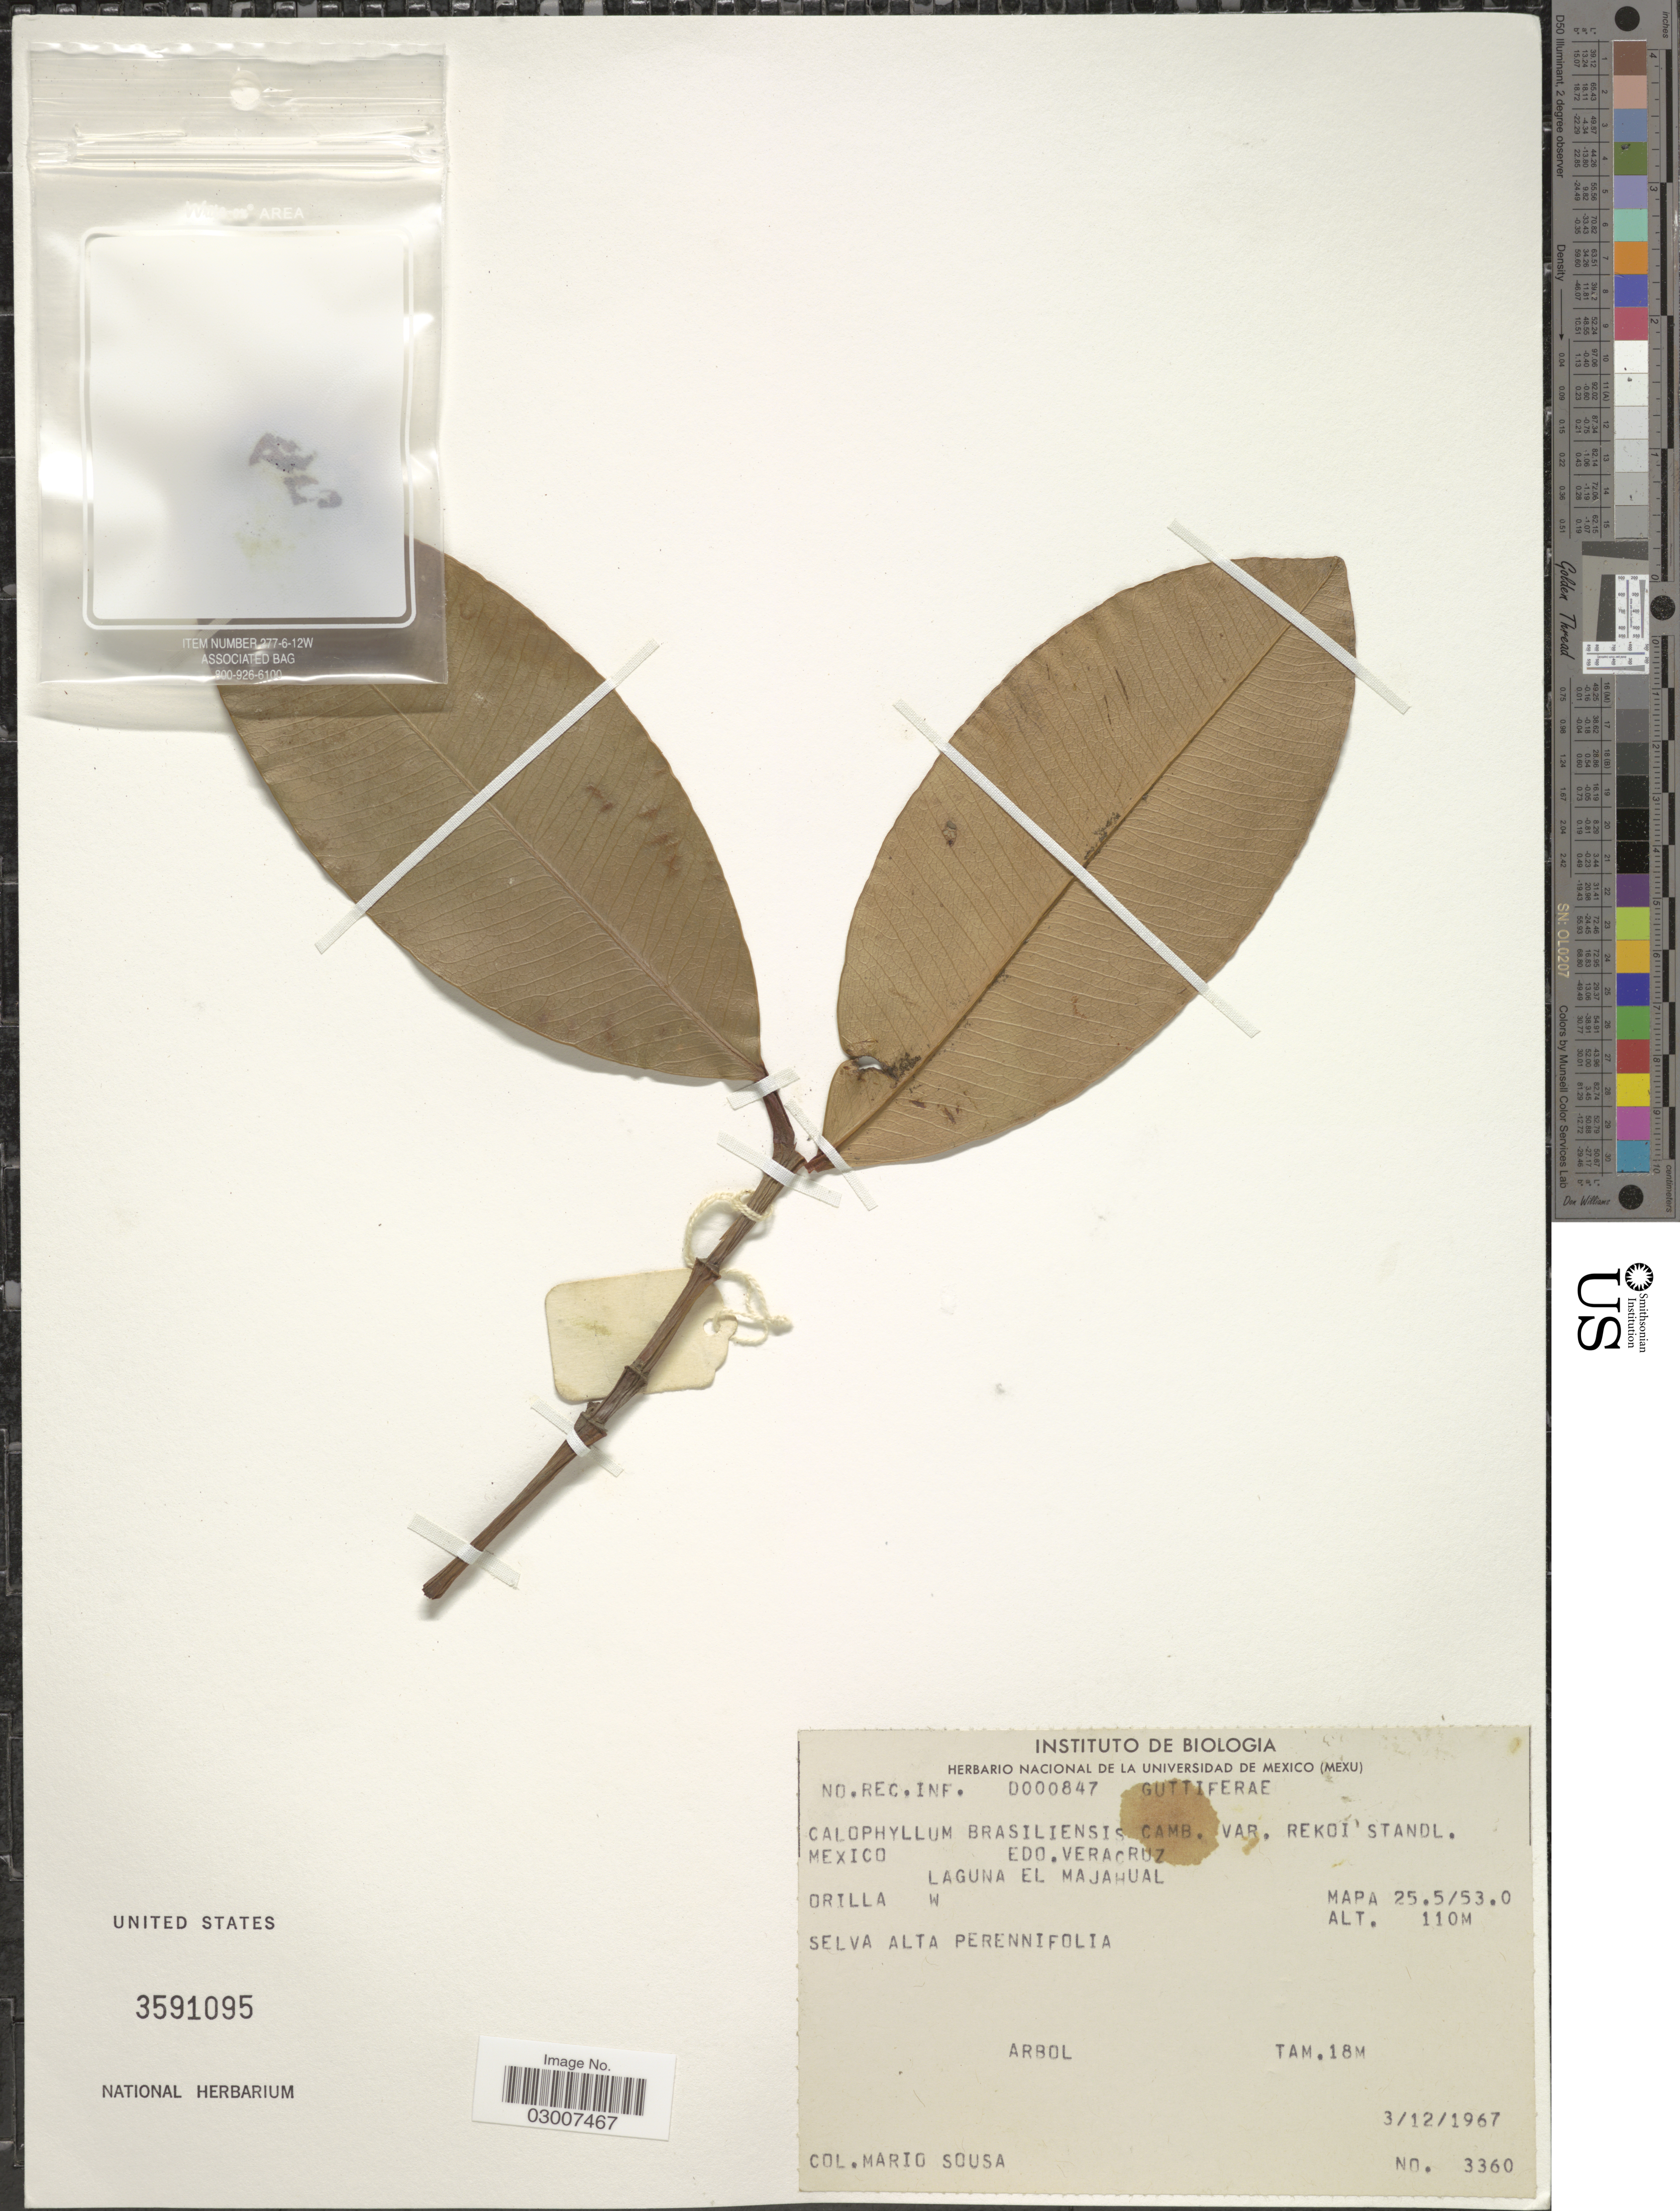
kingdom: Plantae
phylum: Tracheophyta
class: Magnoliopsida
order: Malpighiales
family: Calophyllaceae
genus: Calophyllum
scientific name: Calophyllum brasiliense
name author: Cambess.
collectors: M. Sousa S.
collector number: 3360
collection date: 1967-12-03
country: Mexico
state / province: Veracruz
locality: Edo. Veracruz. Laguna El Majahual. Orilla W. Mapa 25.5/53.0. Selva alta Perennifolia.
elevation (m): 110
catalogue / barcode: US 3591095